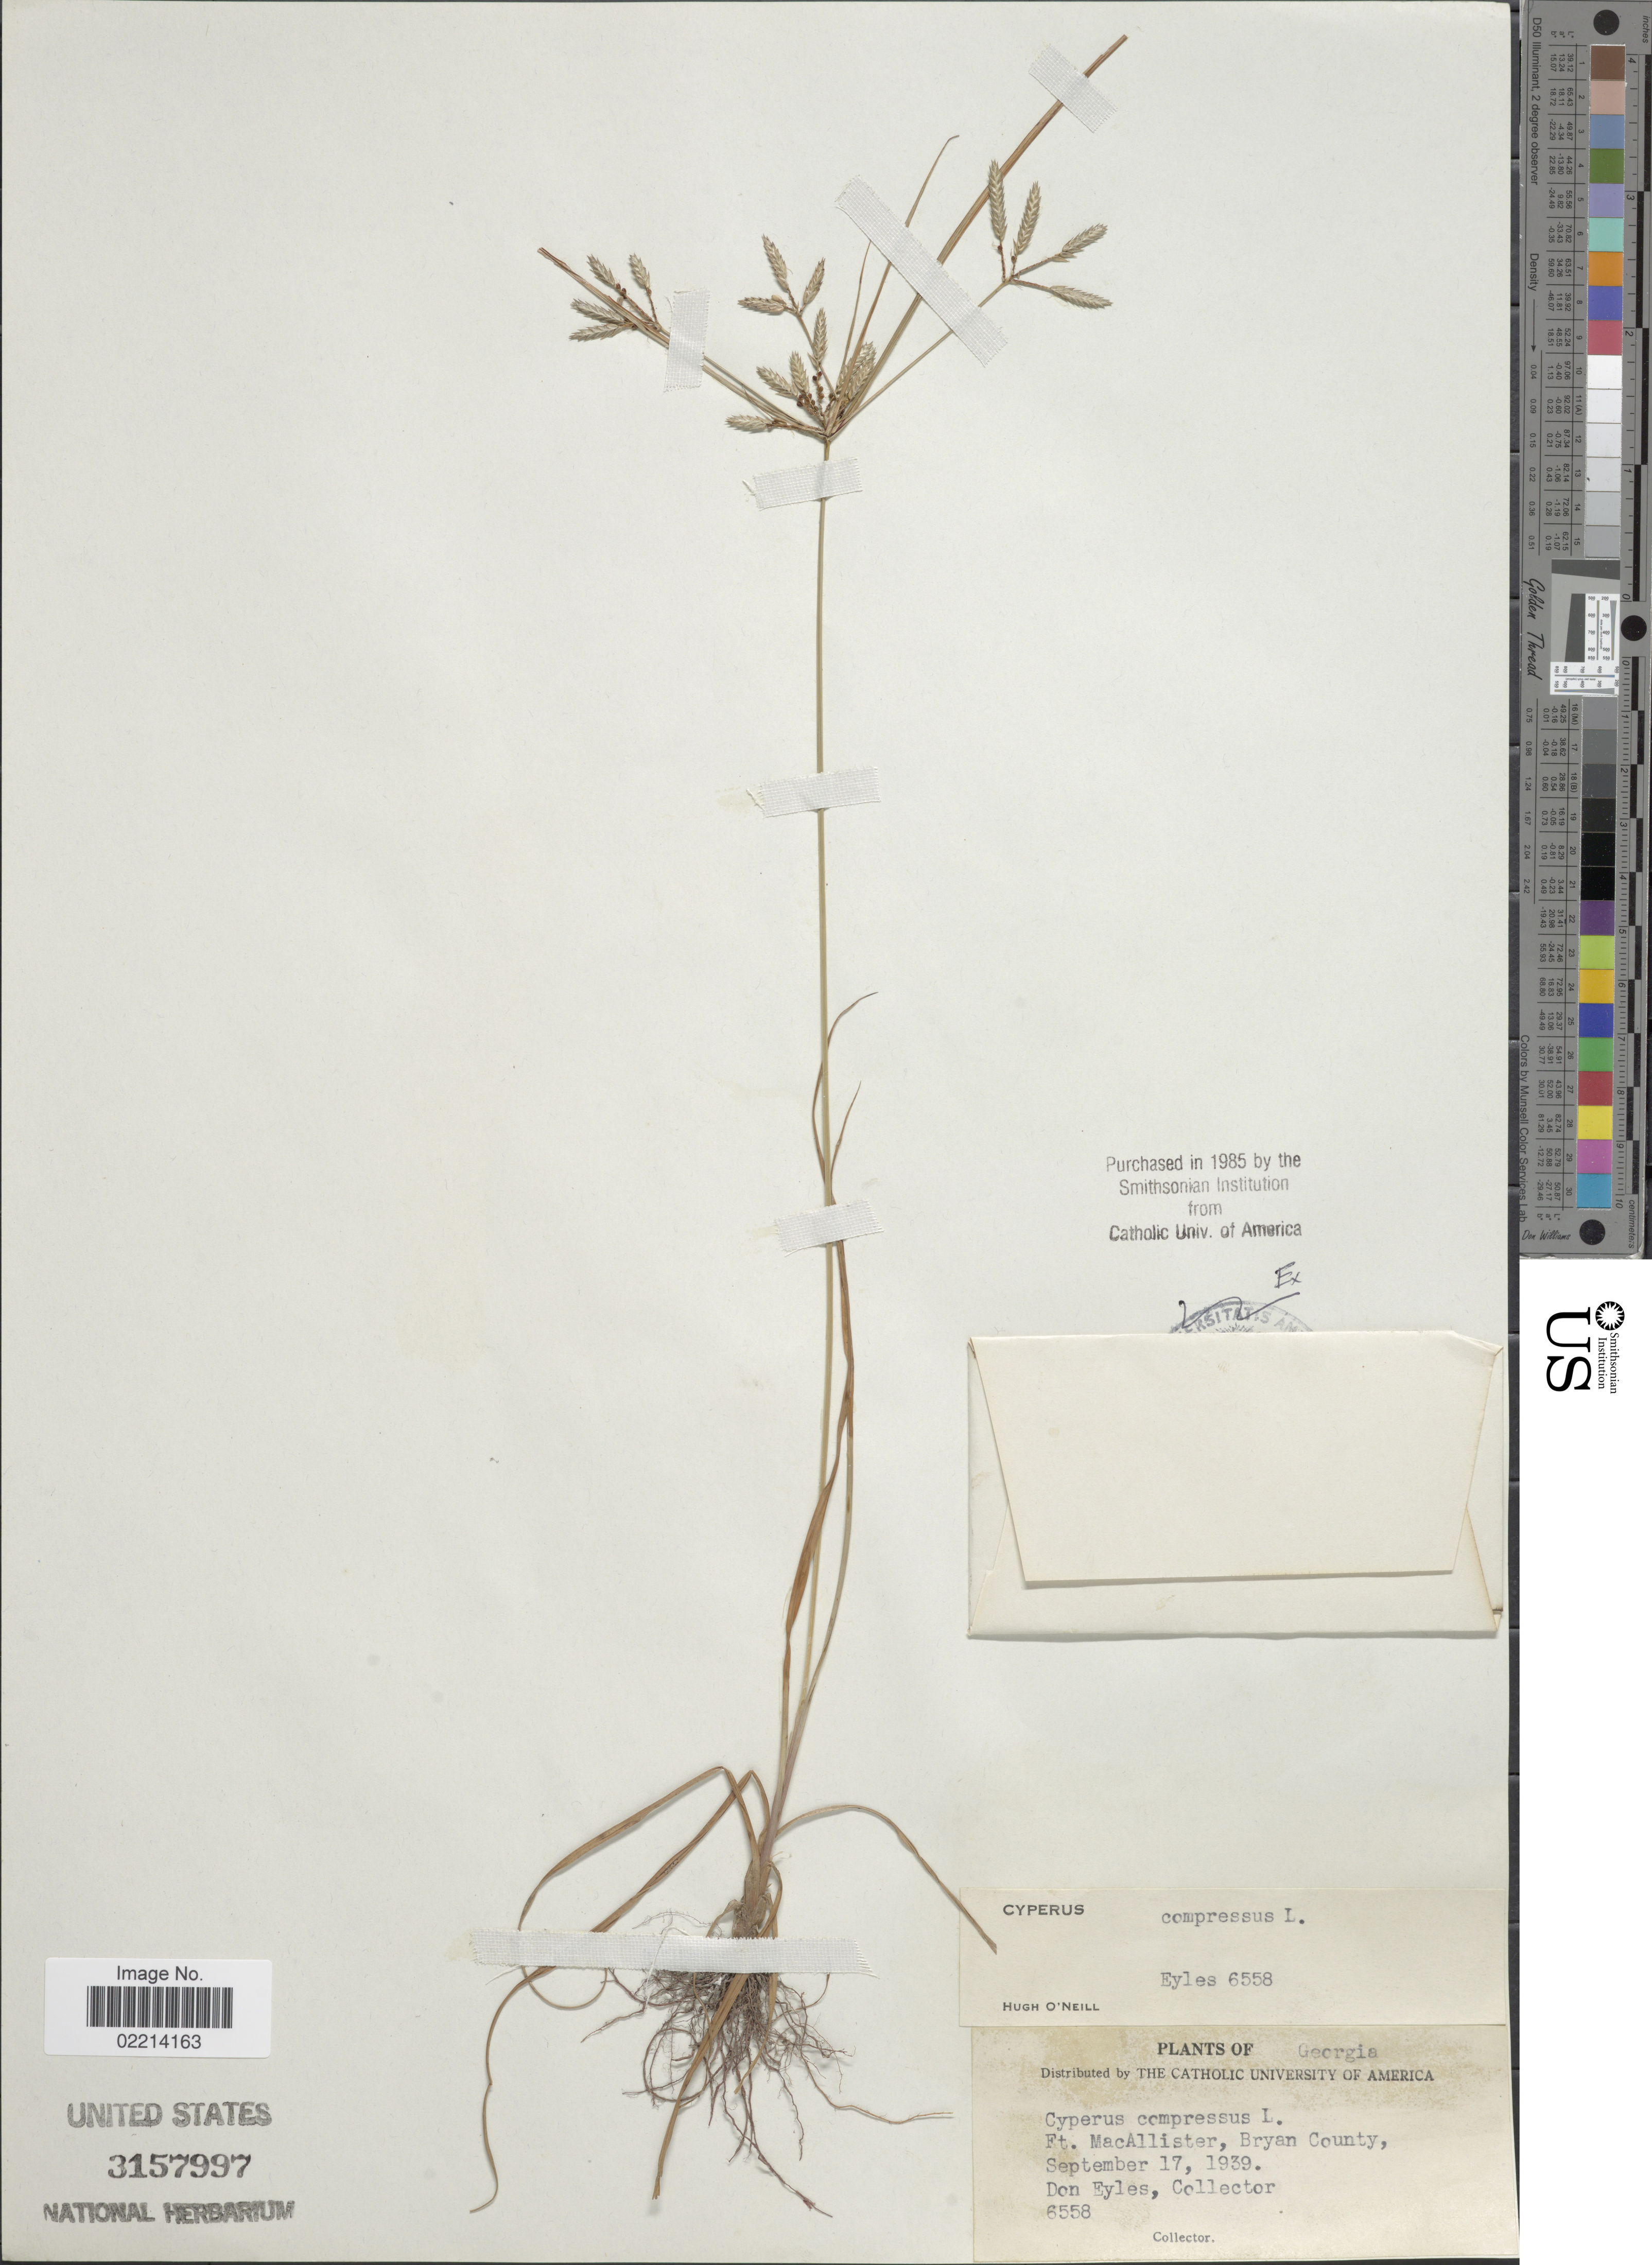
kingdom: Plantae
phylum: Tracheophyta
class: Liliopsida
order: Poales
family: Cyperaceae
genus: Cyperus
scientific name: Cyperus compressus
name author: L.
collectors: D. Eyles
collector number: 6558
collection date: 1939-09-17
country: United States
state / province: Georgia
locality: Ft. MacAllister, Bryan County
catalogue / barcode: US 3157997